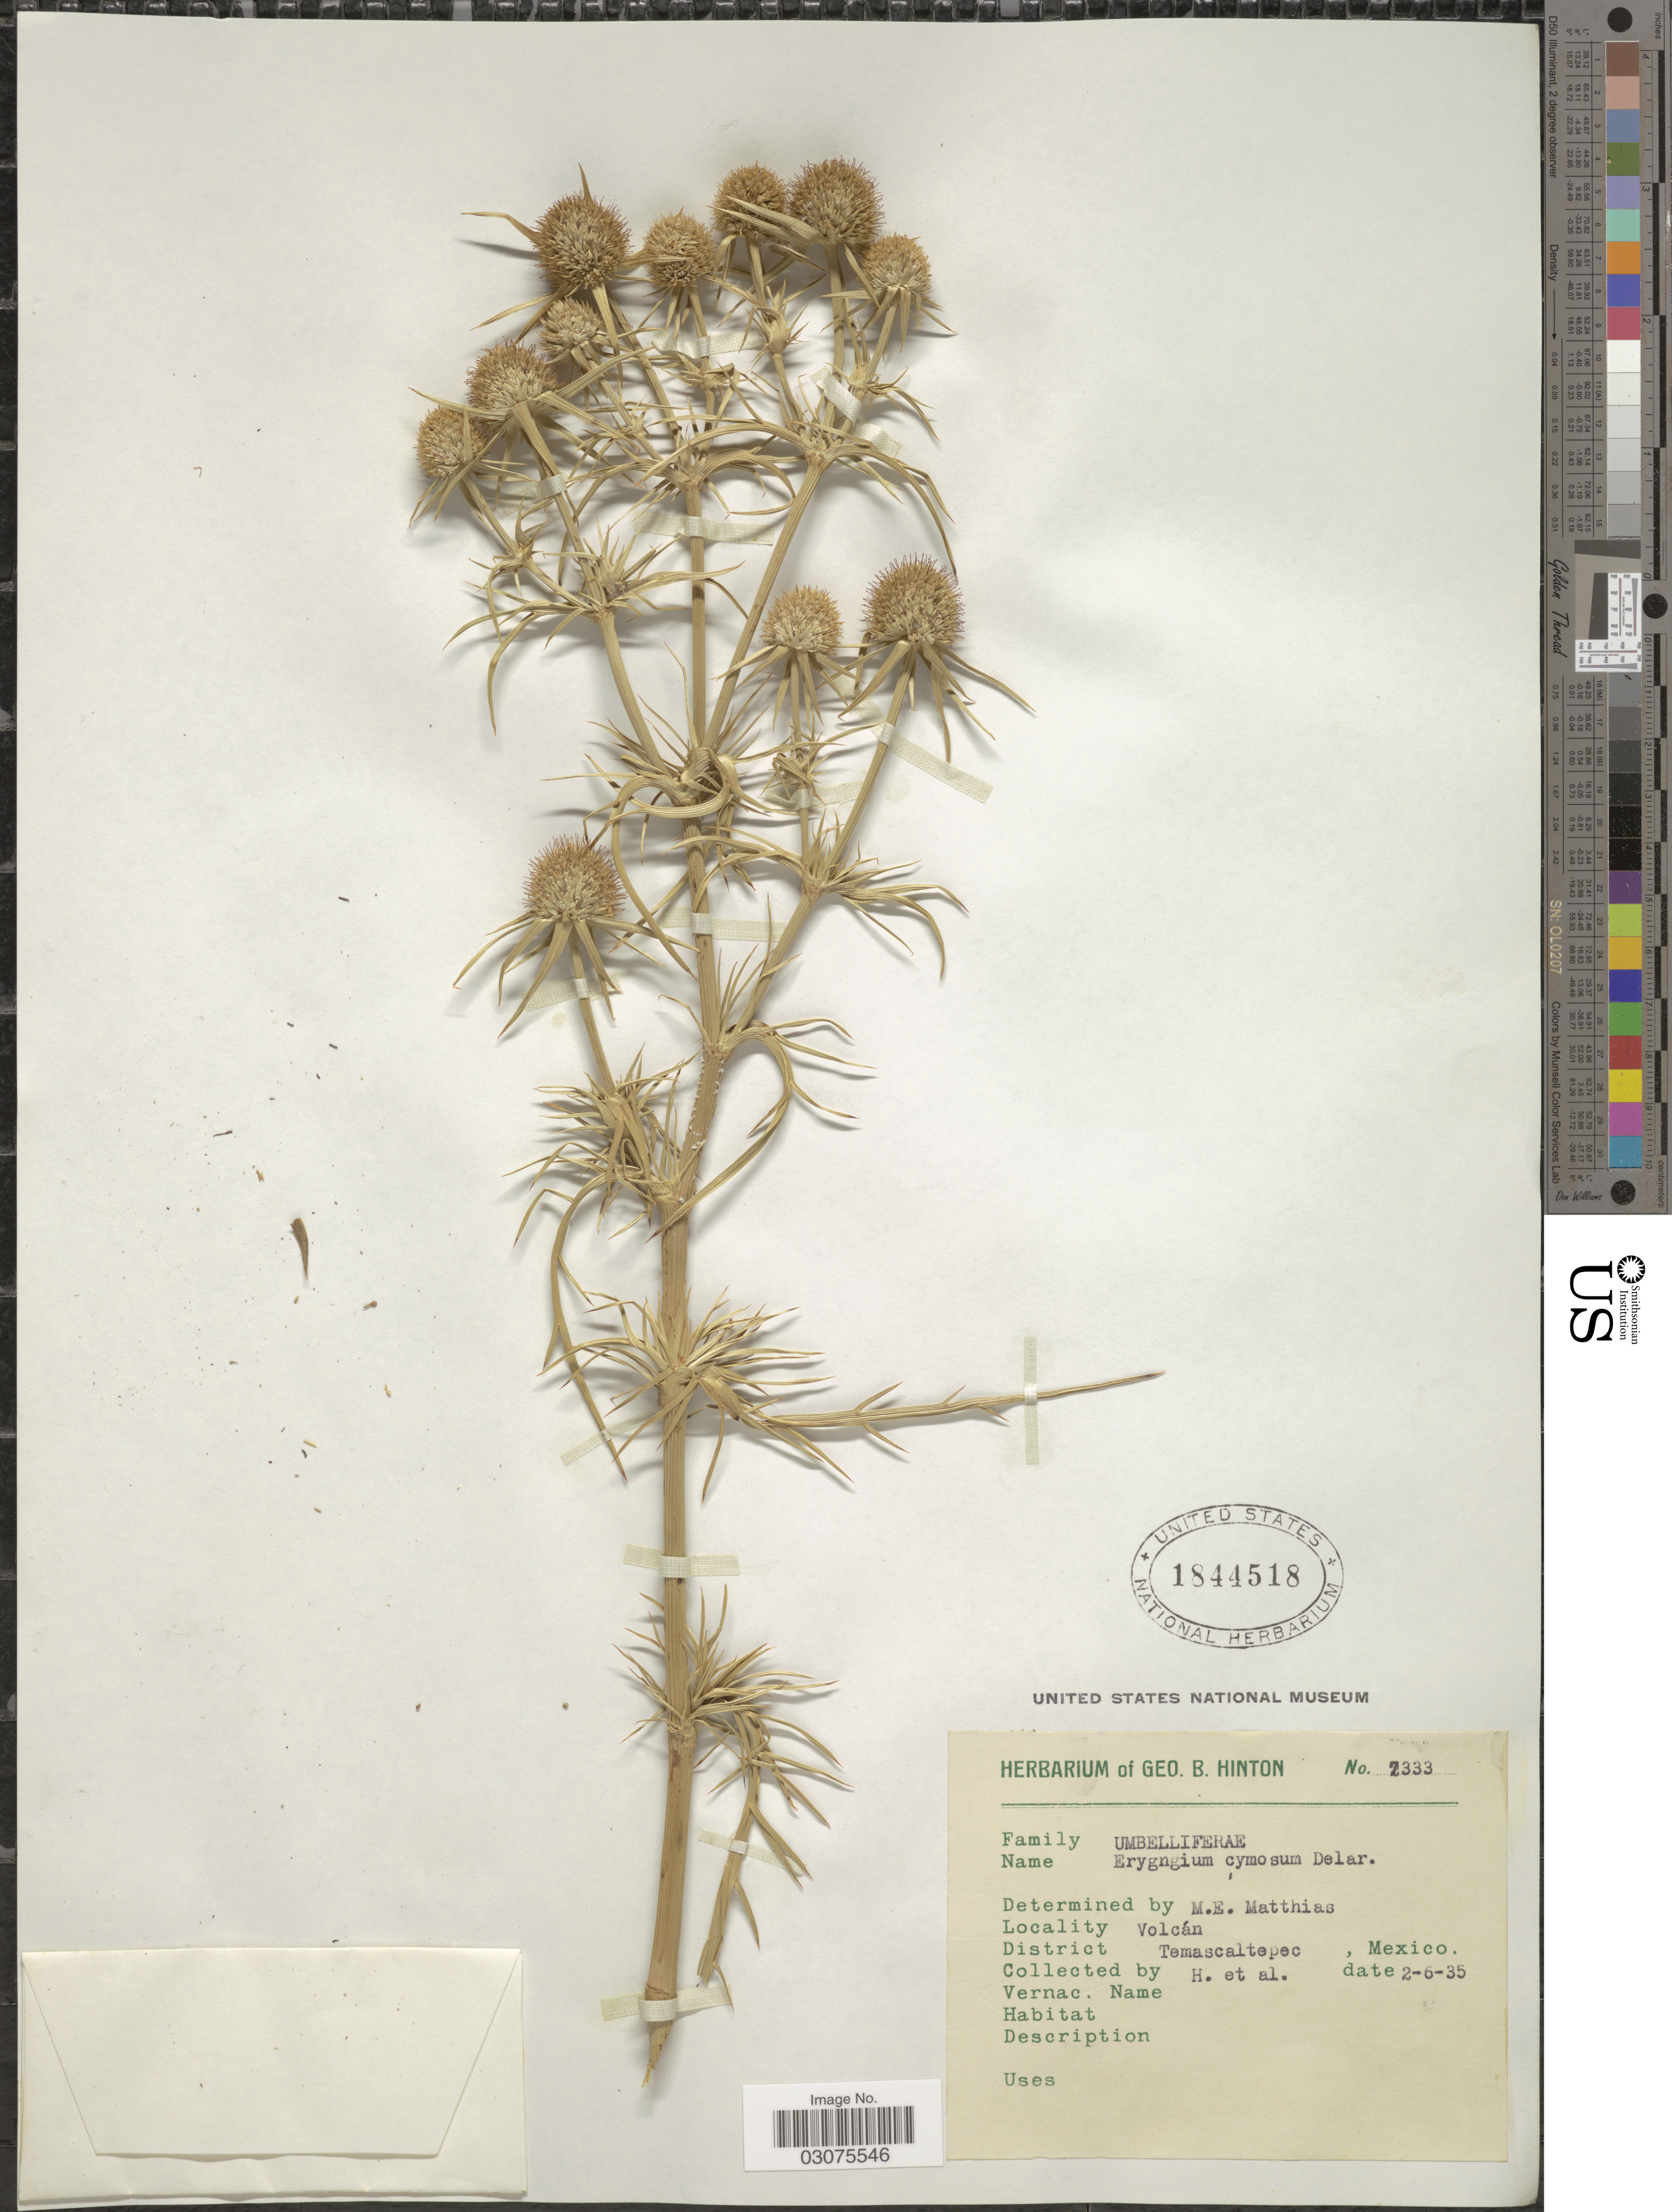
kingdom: Plantae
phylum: Tracheophyta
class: Magnoliopsida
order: Apiales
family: Apiaceae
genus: Eryngium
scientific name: Eryngium cymosum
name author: F. Delaroche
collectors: G. B. Hinton & et al.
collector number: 2333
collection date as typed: Transcribed d/m/y: 2/6/35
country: Mexico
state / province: México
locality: Volcán, District Temascaltepec.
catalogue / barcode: US 1844518